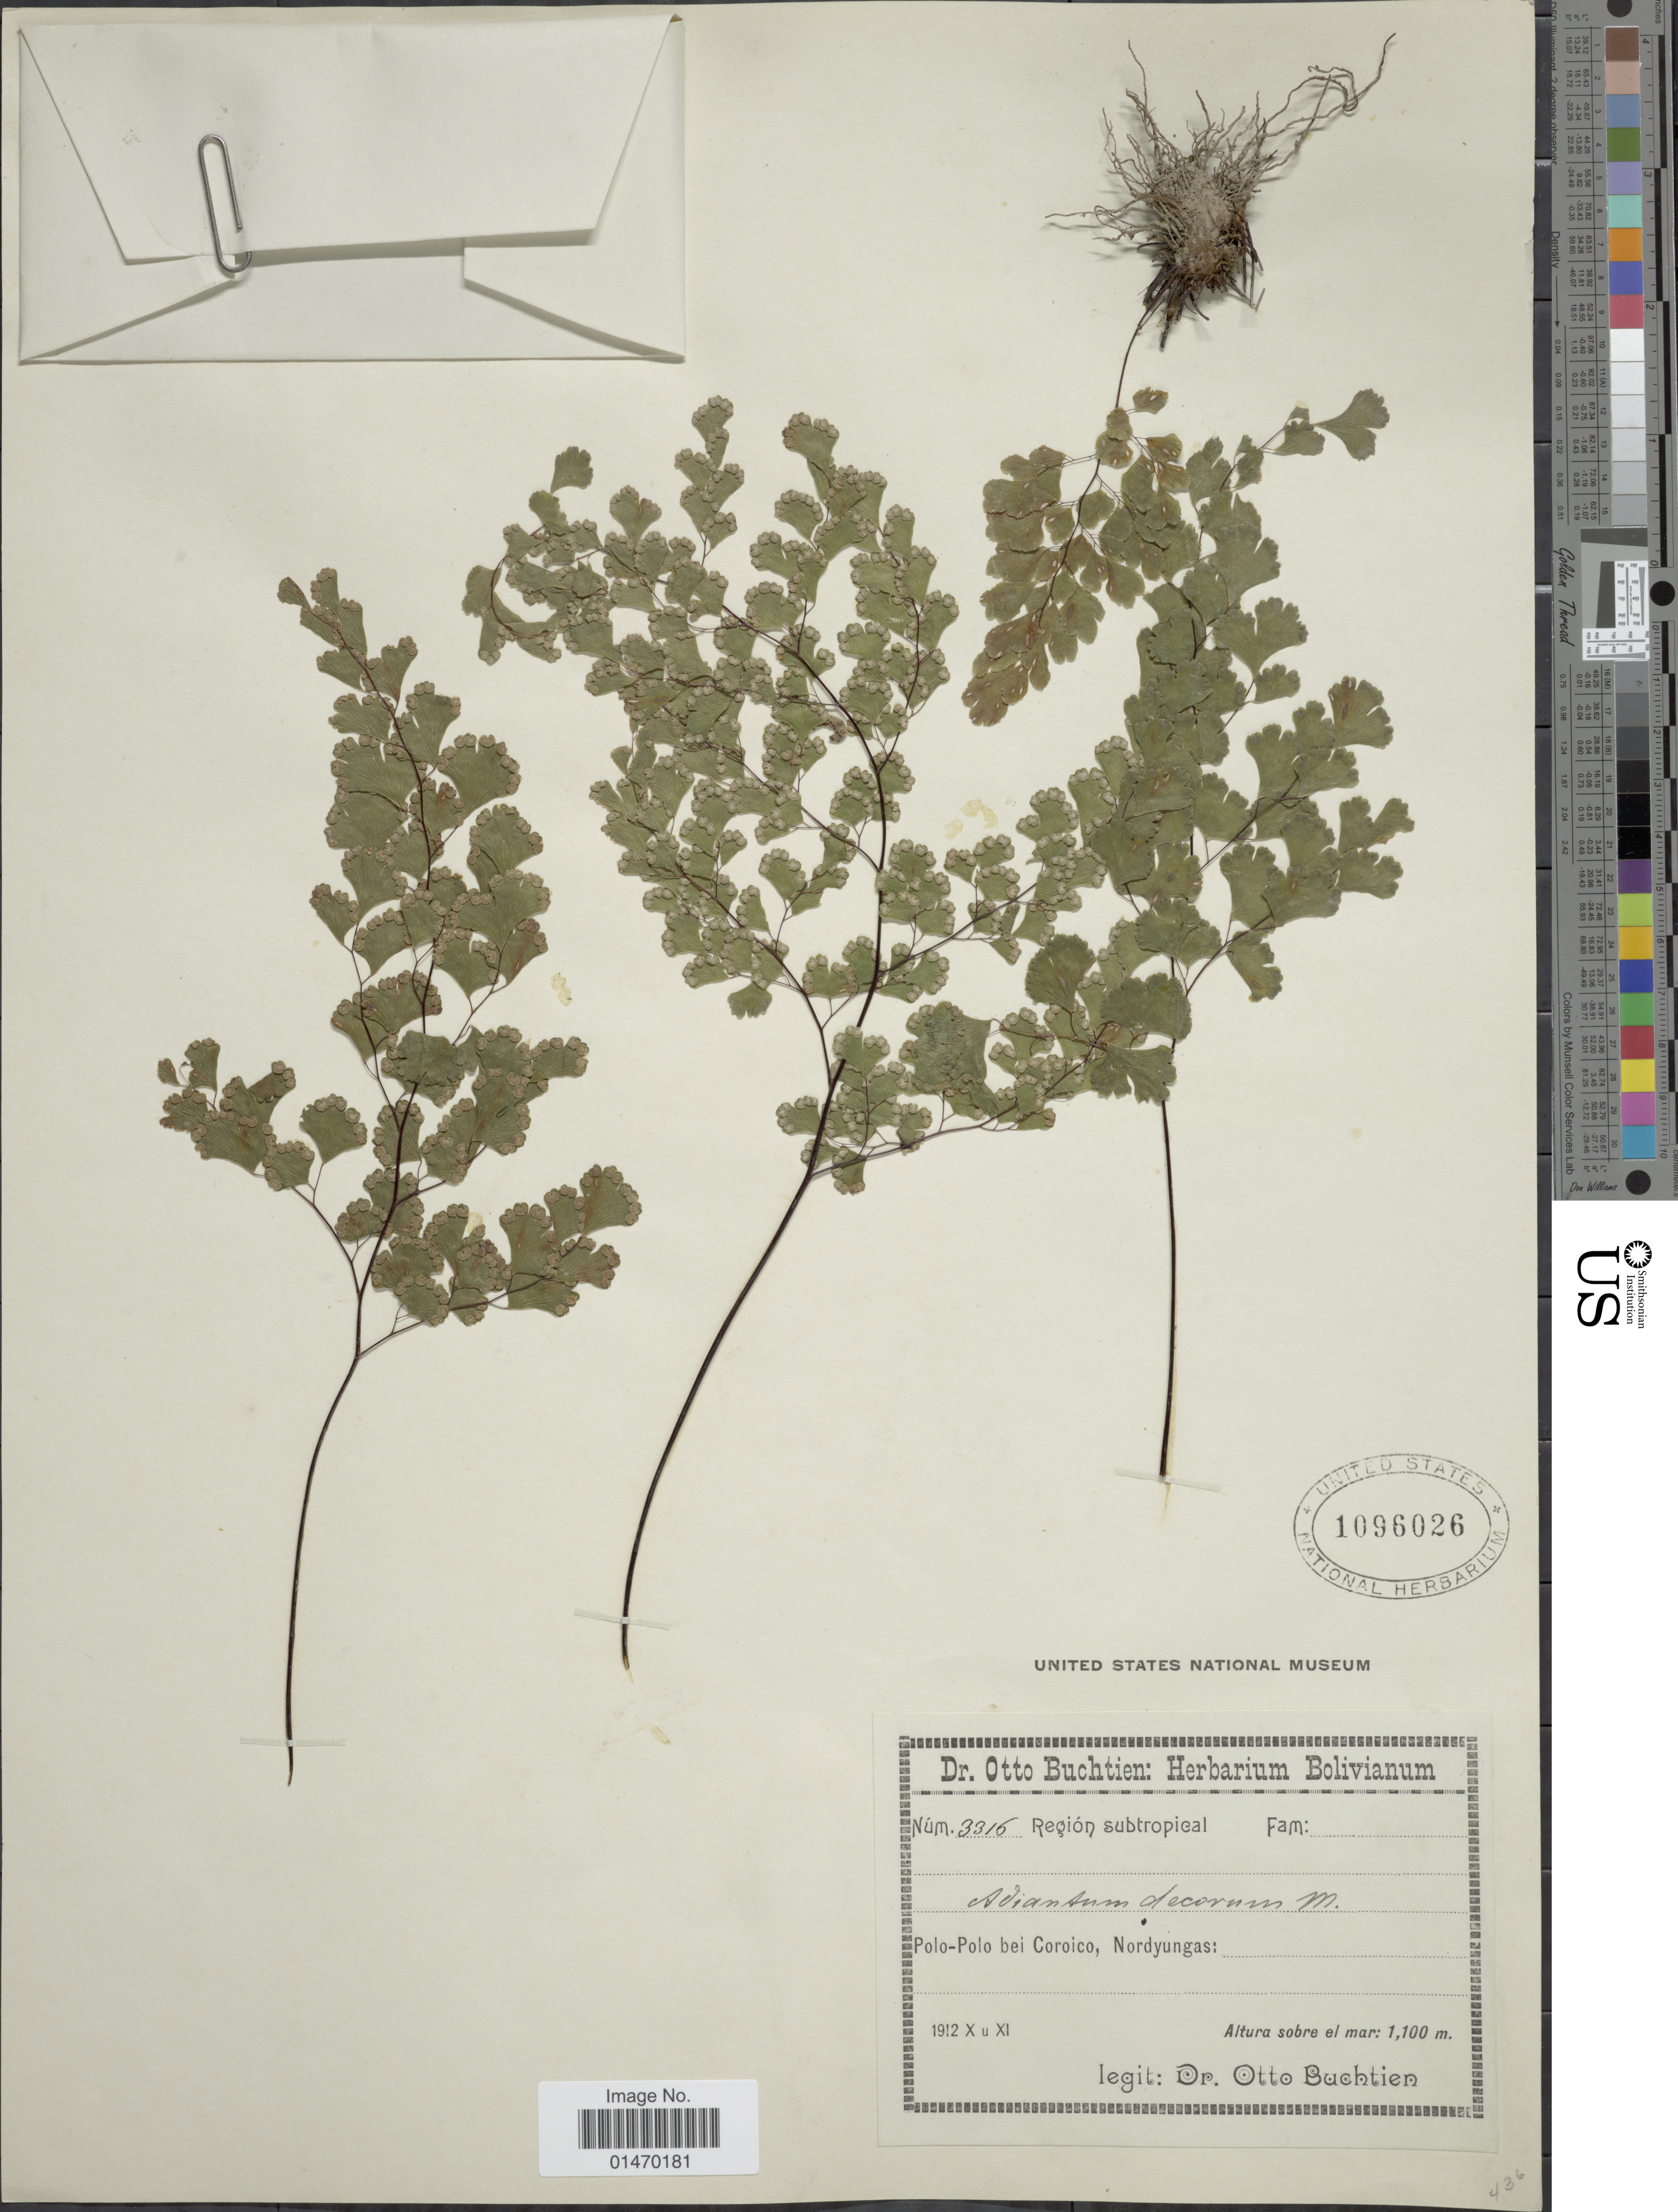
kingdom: Plantae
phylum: Tracheophyta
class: Polypodiopsida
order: Polypodiales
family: Pteridaceae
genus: Adiantum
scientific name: Adiantum decorum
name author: Moore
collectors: O. Buchtien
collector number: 3316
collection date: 1912-10-11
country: Bolivia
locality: Polo-Polo bei Coroico, Nordyungas.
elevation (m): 1100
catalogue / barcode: US 1096026